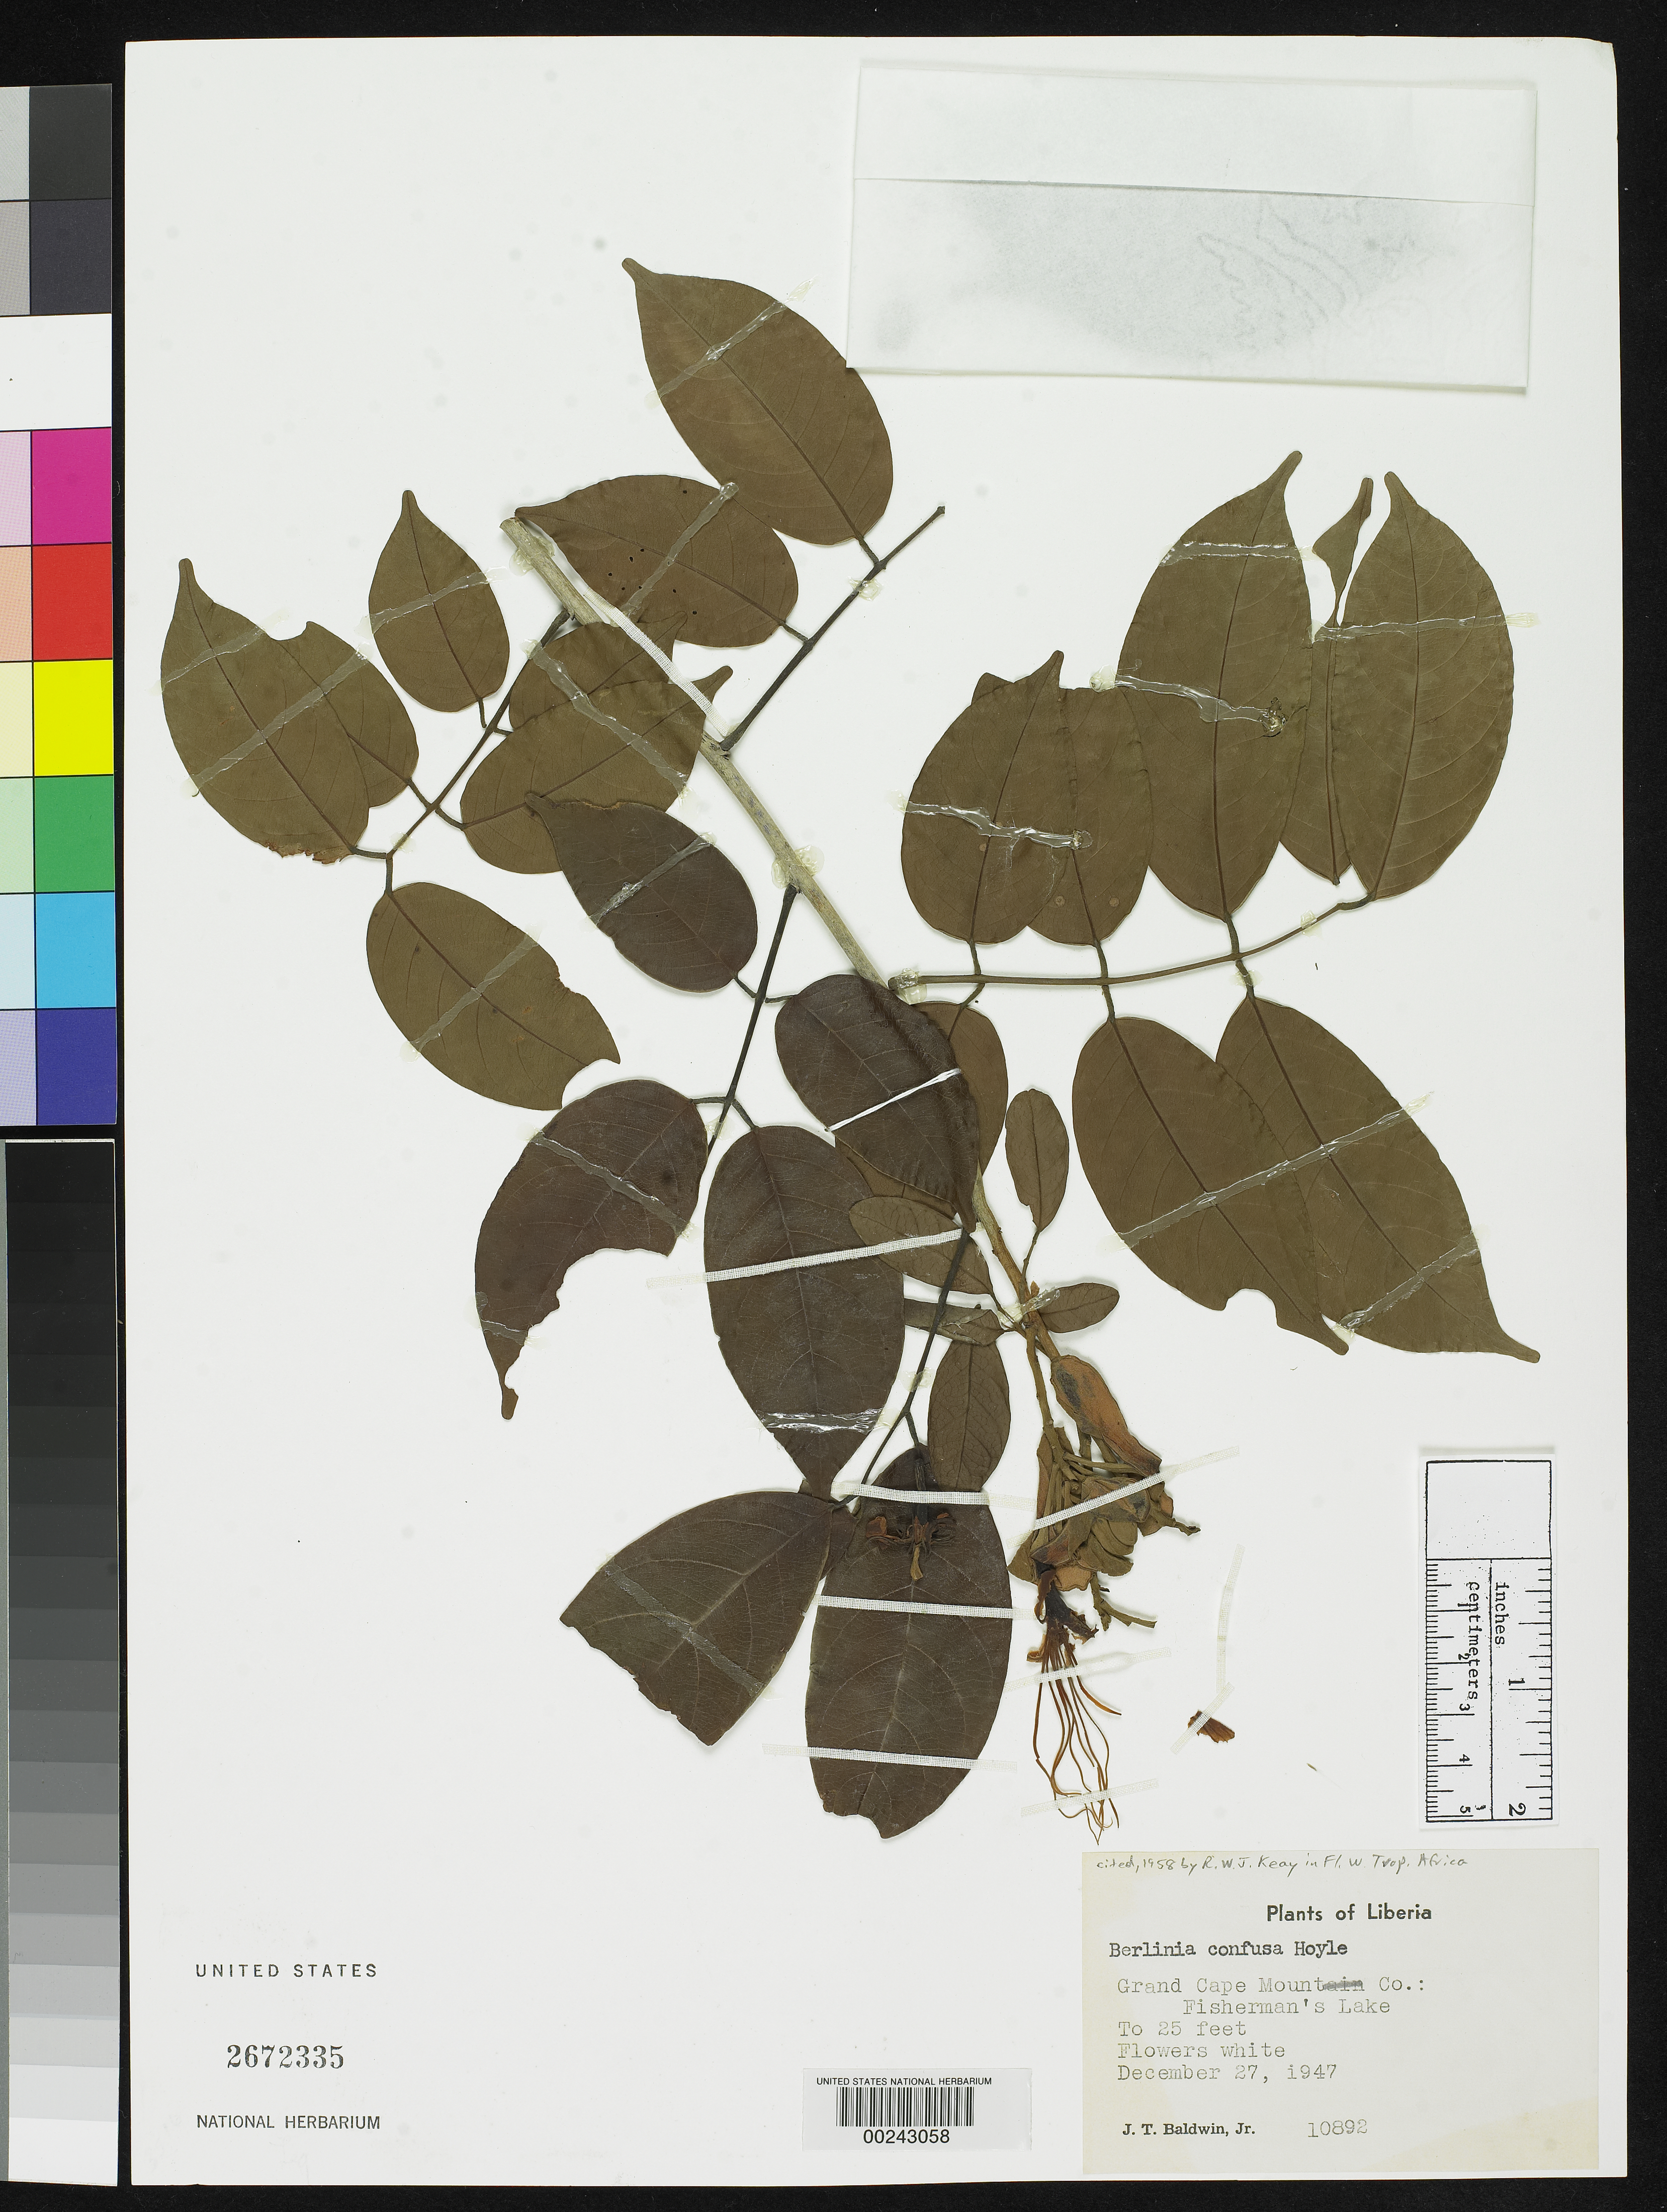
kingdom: Plantae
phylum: Tracheophyta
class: Magnoliopsida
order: Fabales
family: Fabaceae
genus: Berlinia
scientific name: Berlinia confusa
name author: Hoyle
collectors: J. T. Baldwin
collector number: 10892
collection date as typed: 27 Dec 1947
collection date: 1947-12-27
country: Liberia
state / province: Grand Cape Mount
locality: Fisherman's Lake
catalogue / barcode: US 2672335